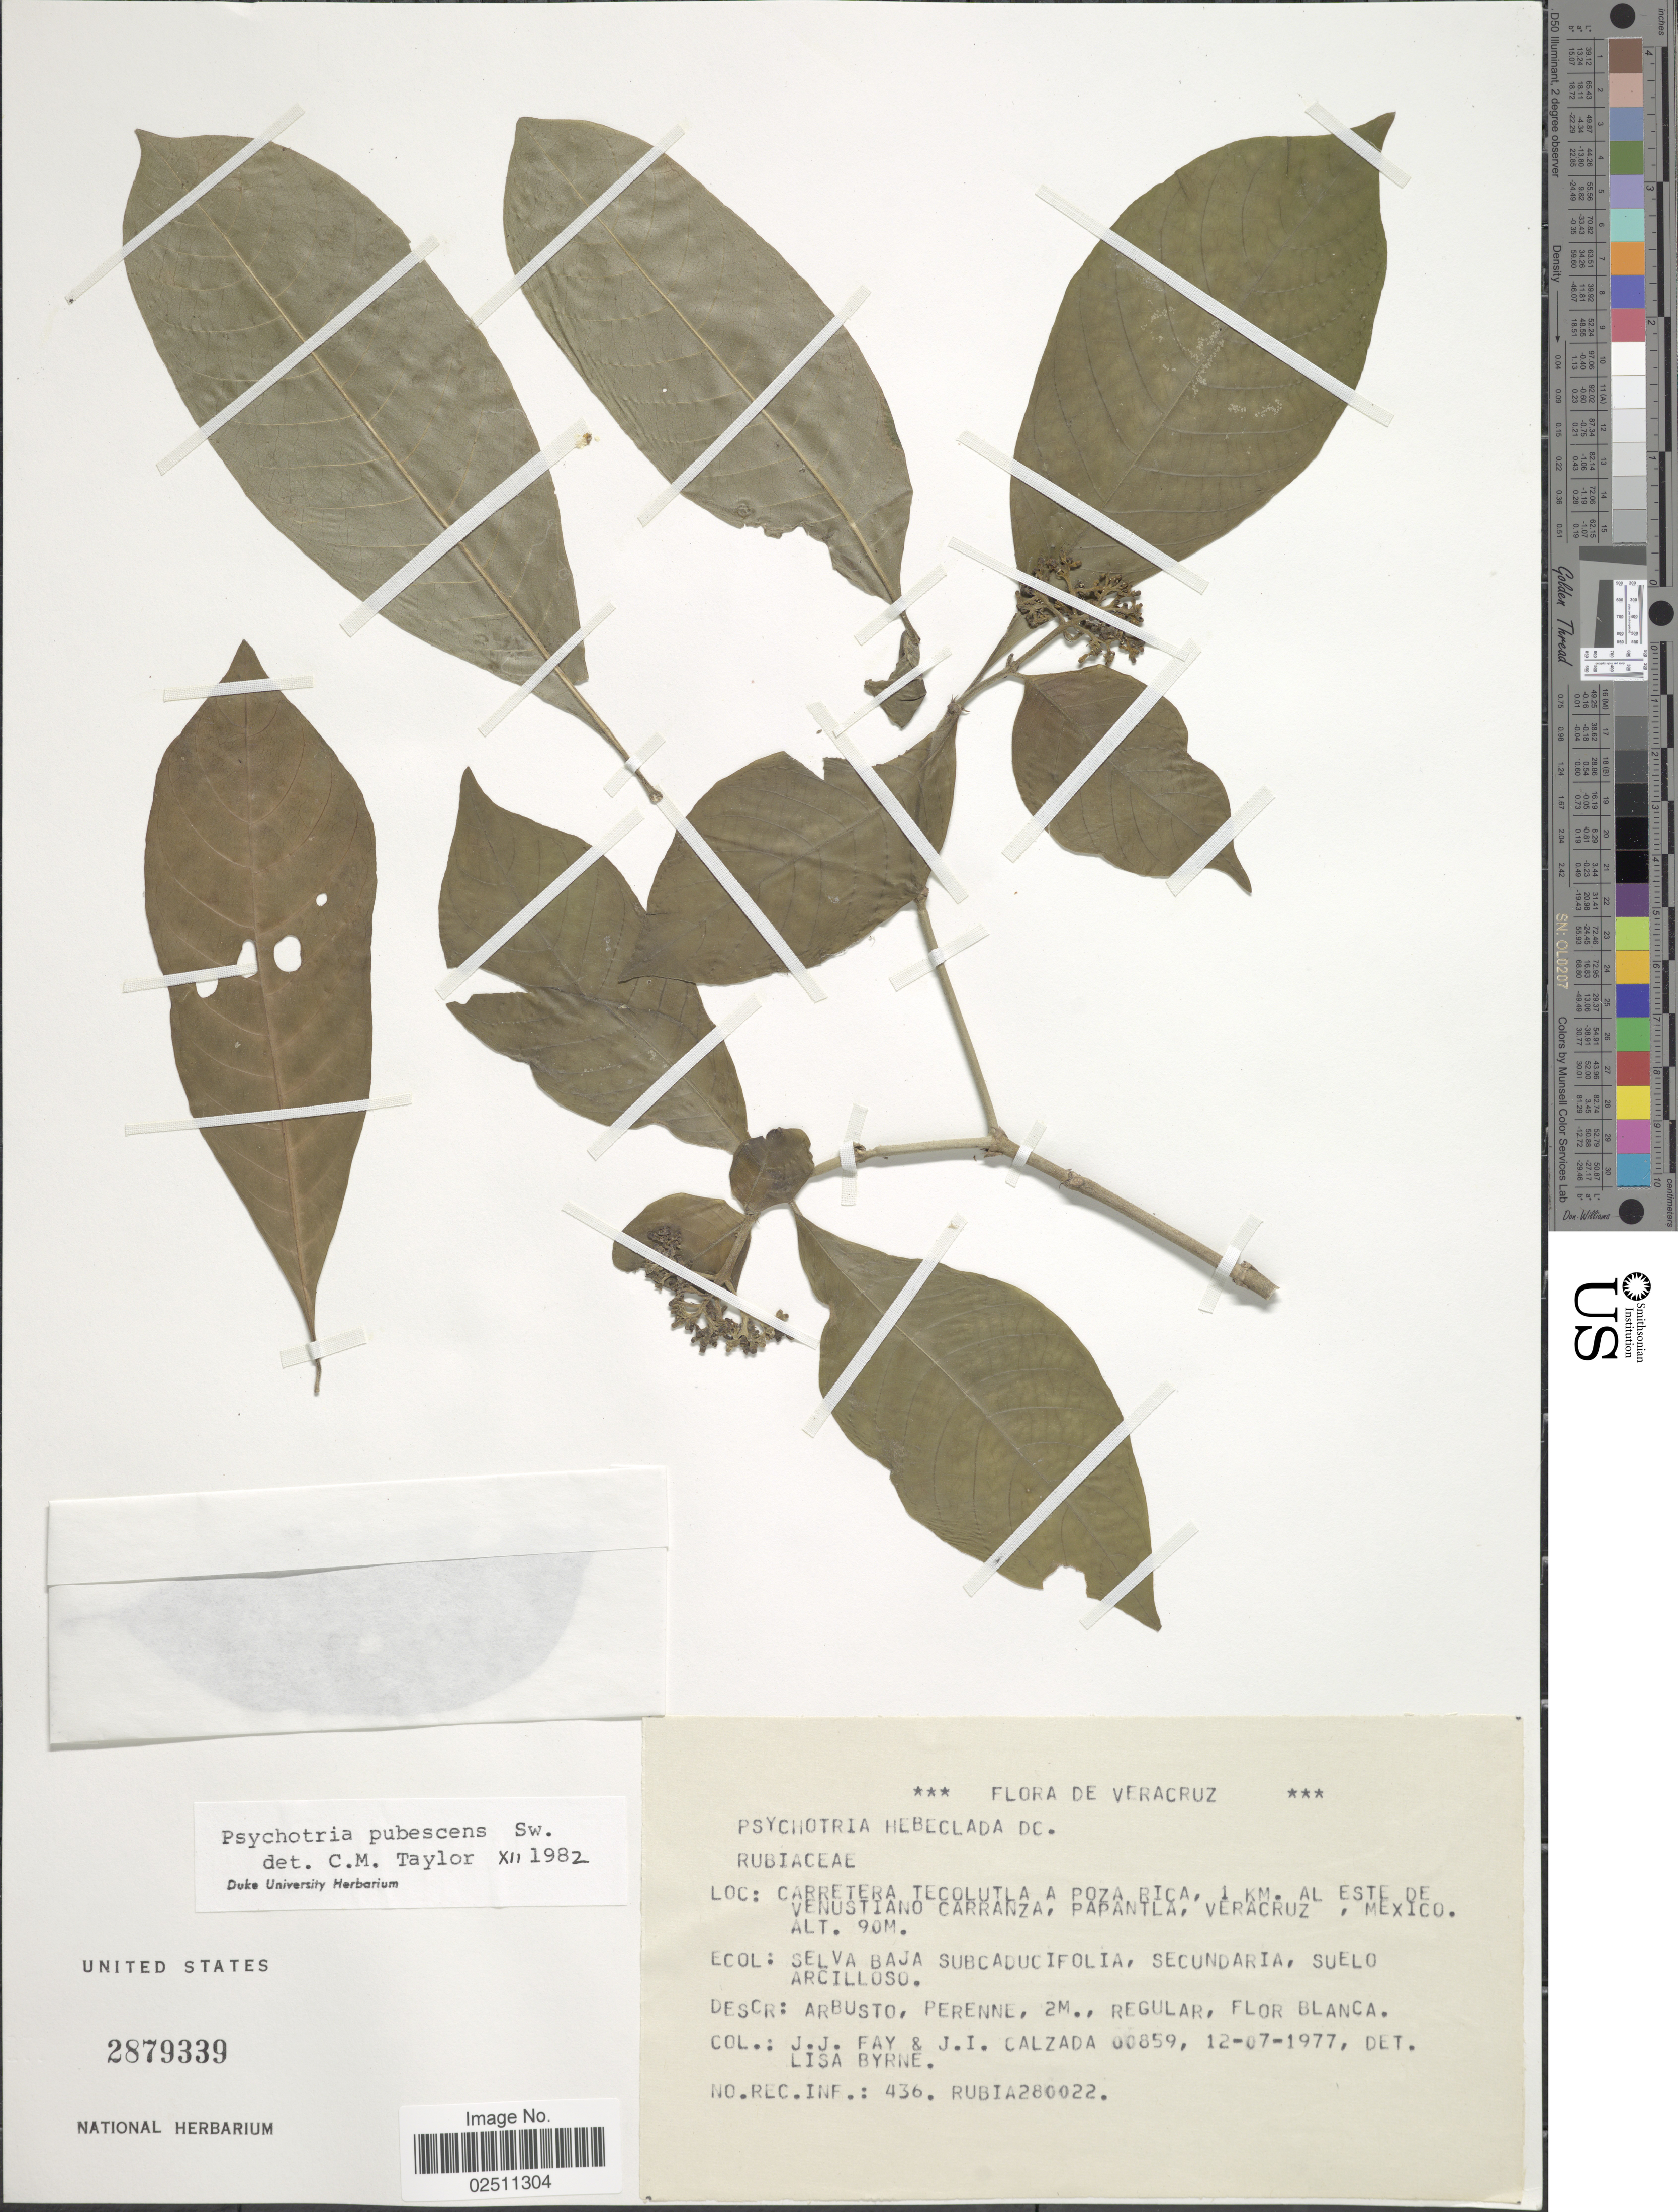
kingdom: Plantae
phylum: Tracheophyta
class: Magnoliopsida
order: Gentianales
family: Rubiaceae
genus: Psychotria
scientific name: Psychotria pubescens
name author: Sw.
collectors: J. Fay, J. I. Calzada & L. Byrne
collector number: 00859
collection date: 1977-07-12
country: Mexico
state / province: Veracruz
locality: Veracruz, Carreterea Tecolutla a Poza Bica, 1 km. al este de Venustiano Carranza, Papantla, Veracruz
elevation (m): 90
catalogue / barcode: US 2879339